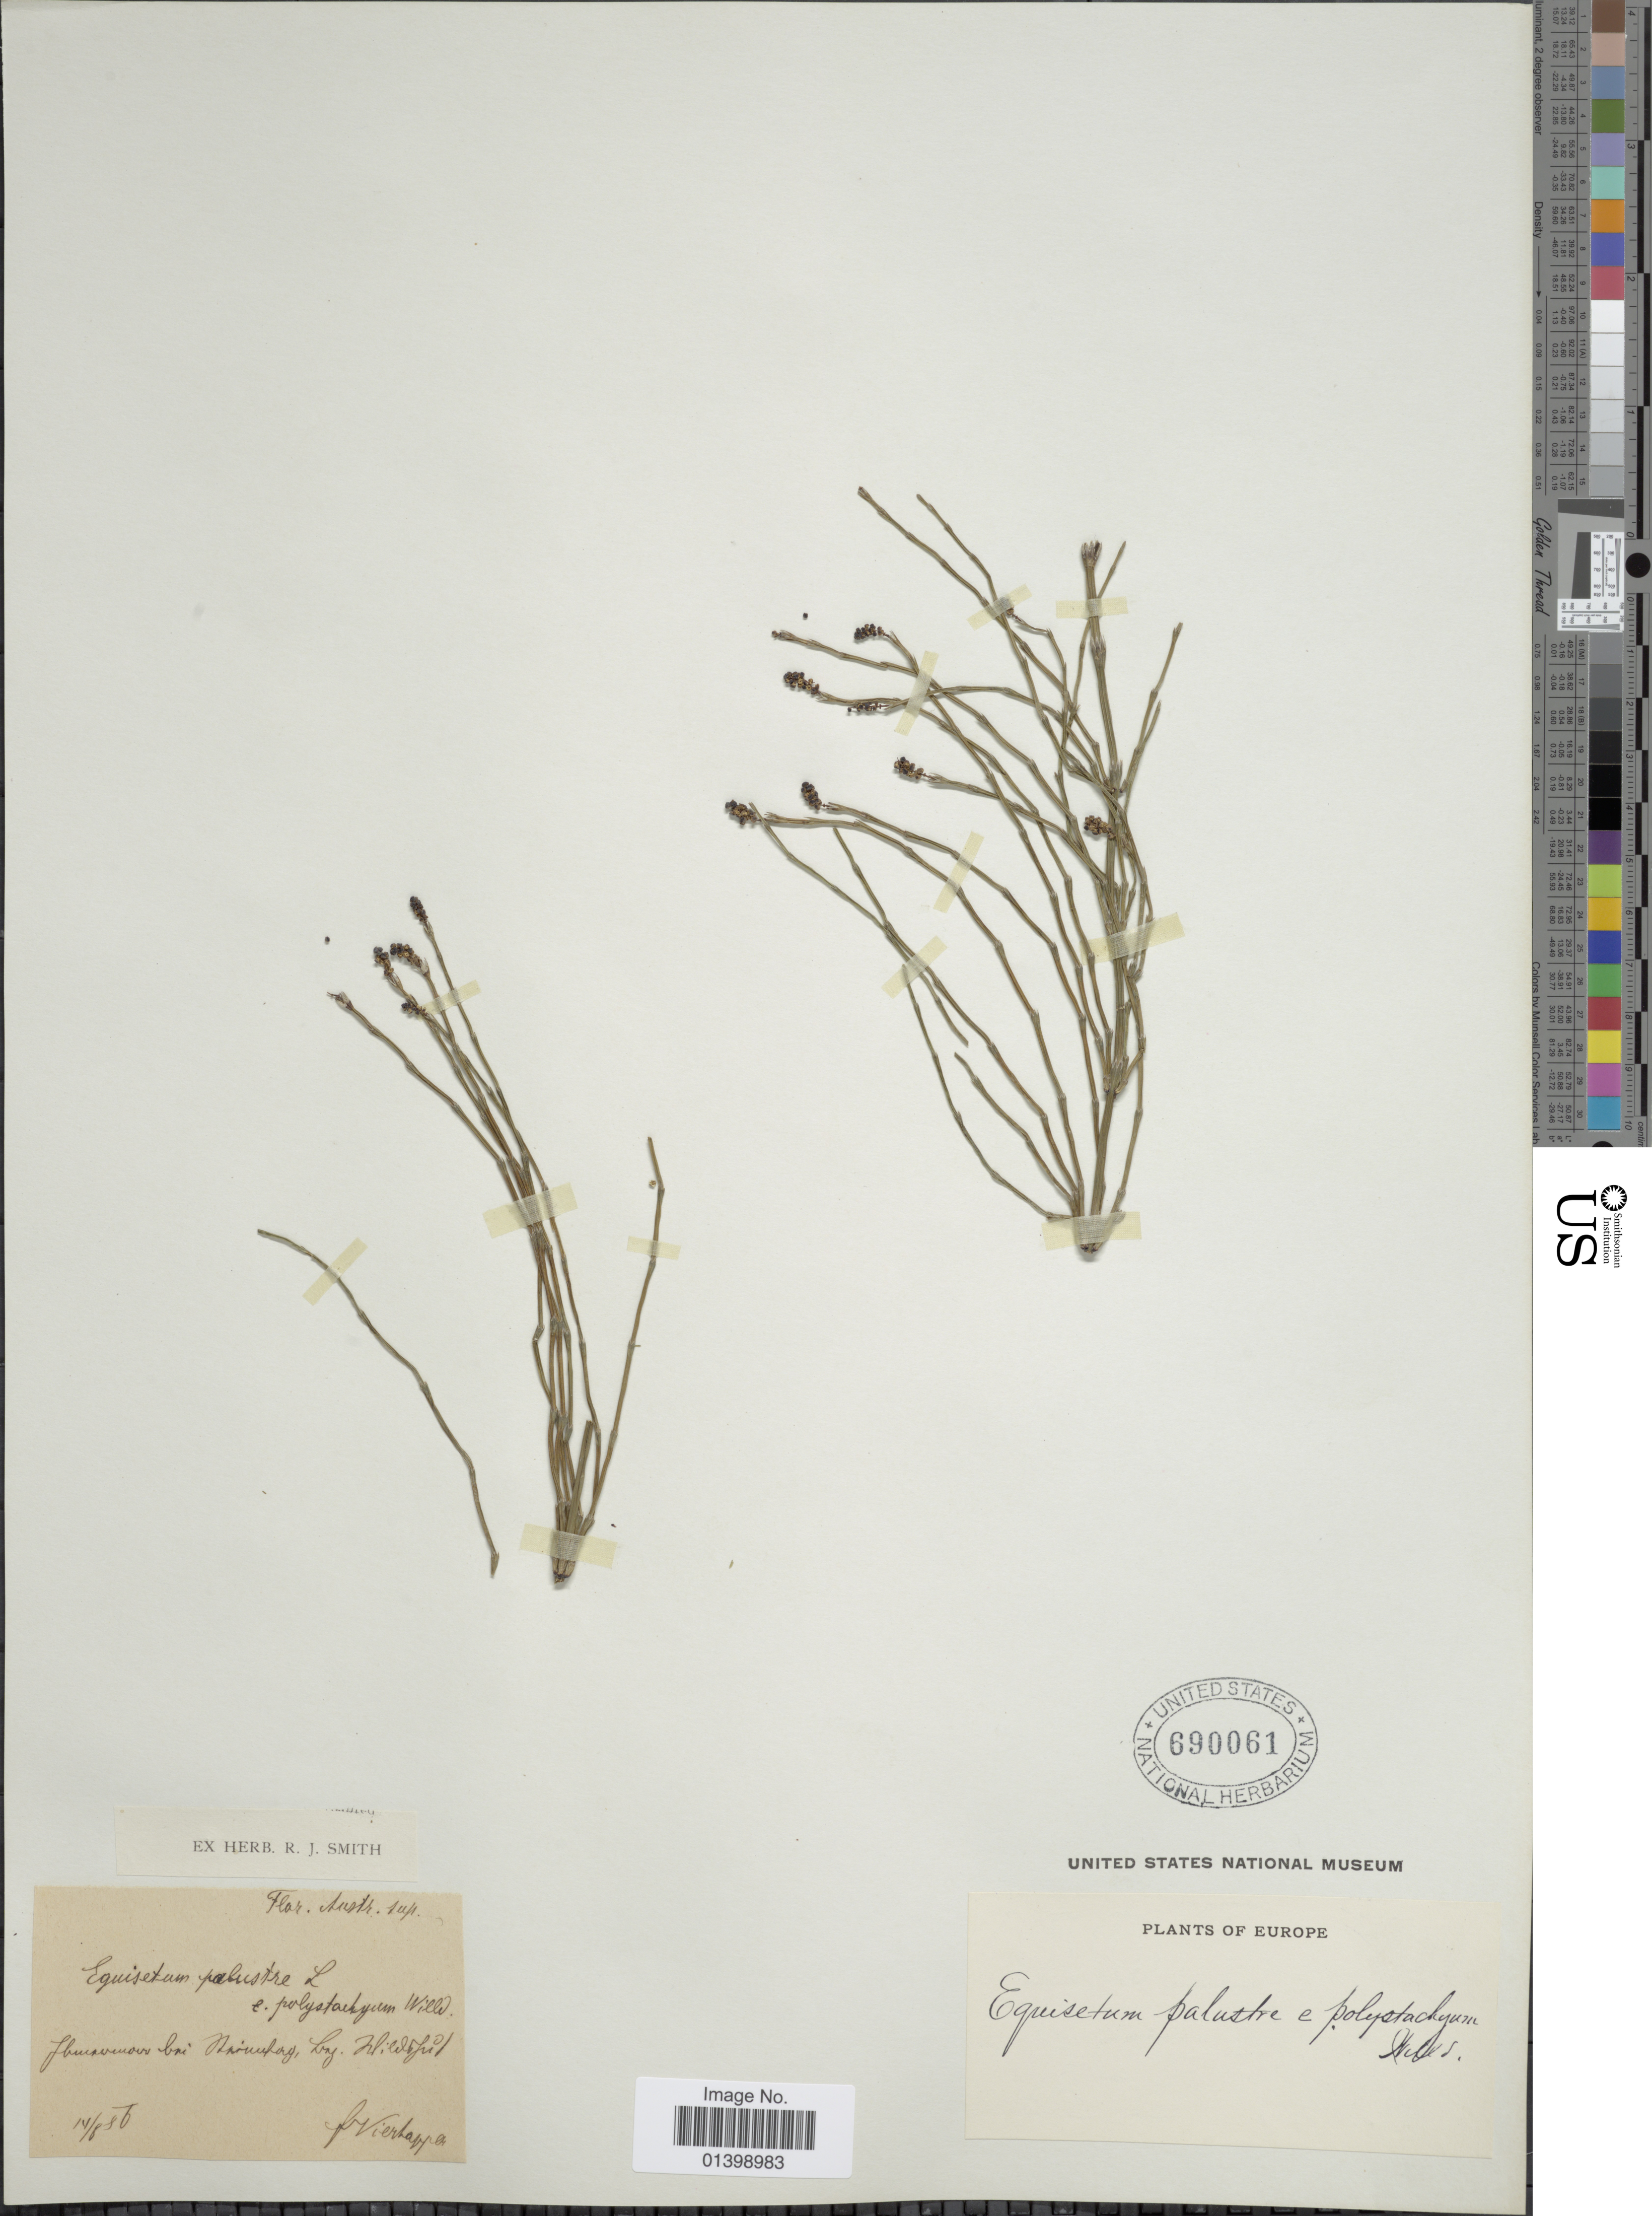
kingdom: Plantae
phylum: Tracheophyta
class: Polypodiopsida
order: Equisetales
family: Equisetaceae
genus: Equisetum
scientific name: Equisetum palustre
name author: L.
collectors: F. Vierhapper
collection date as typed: Transcribed d/m/y: 14/8/86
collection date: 1886-08-14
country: Austria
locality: [Flora Aust. sup., Ibmermoor bei Steinwag, Bez. Wildshut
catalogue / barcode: US 690061